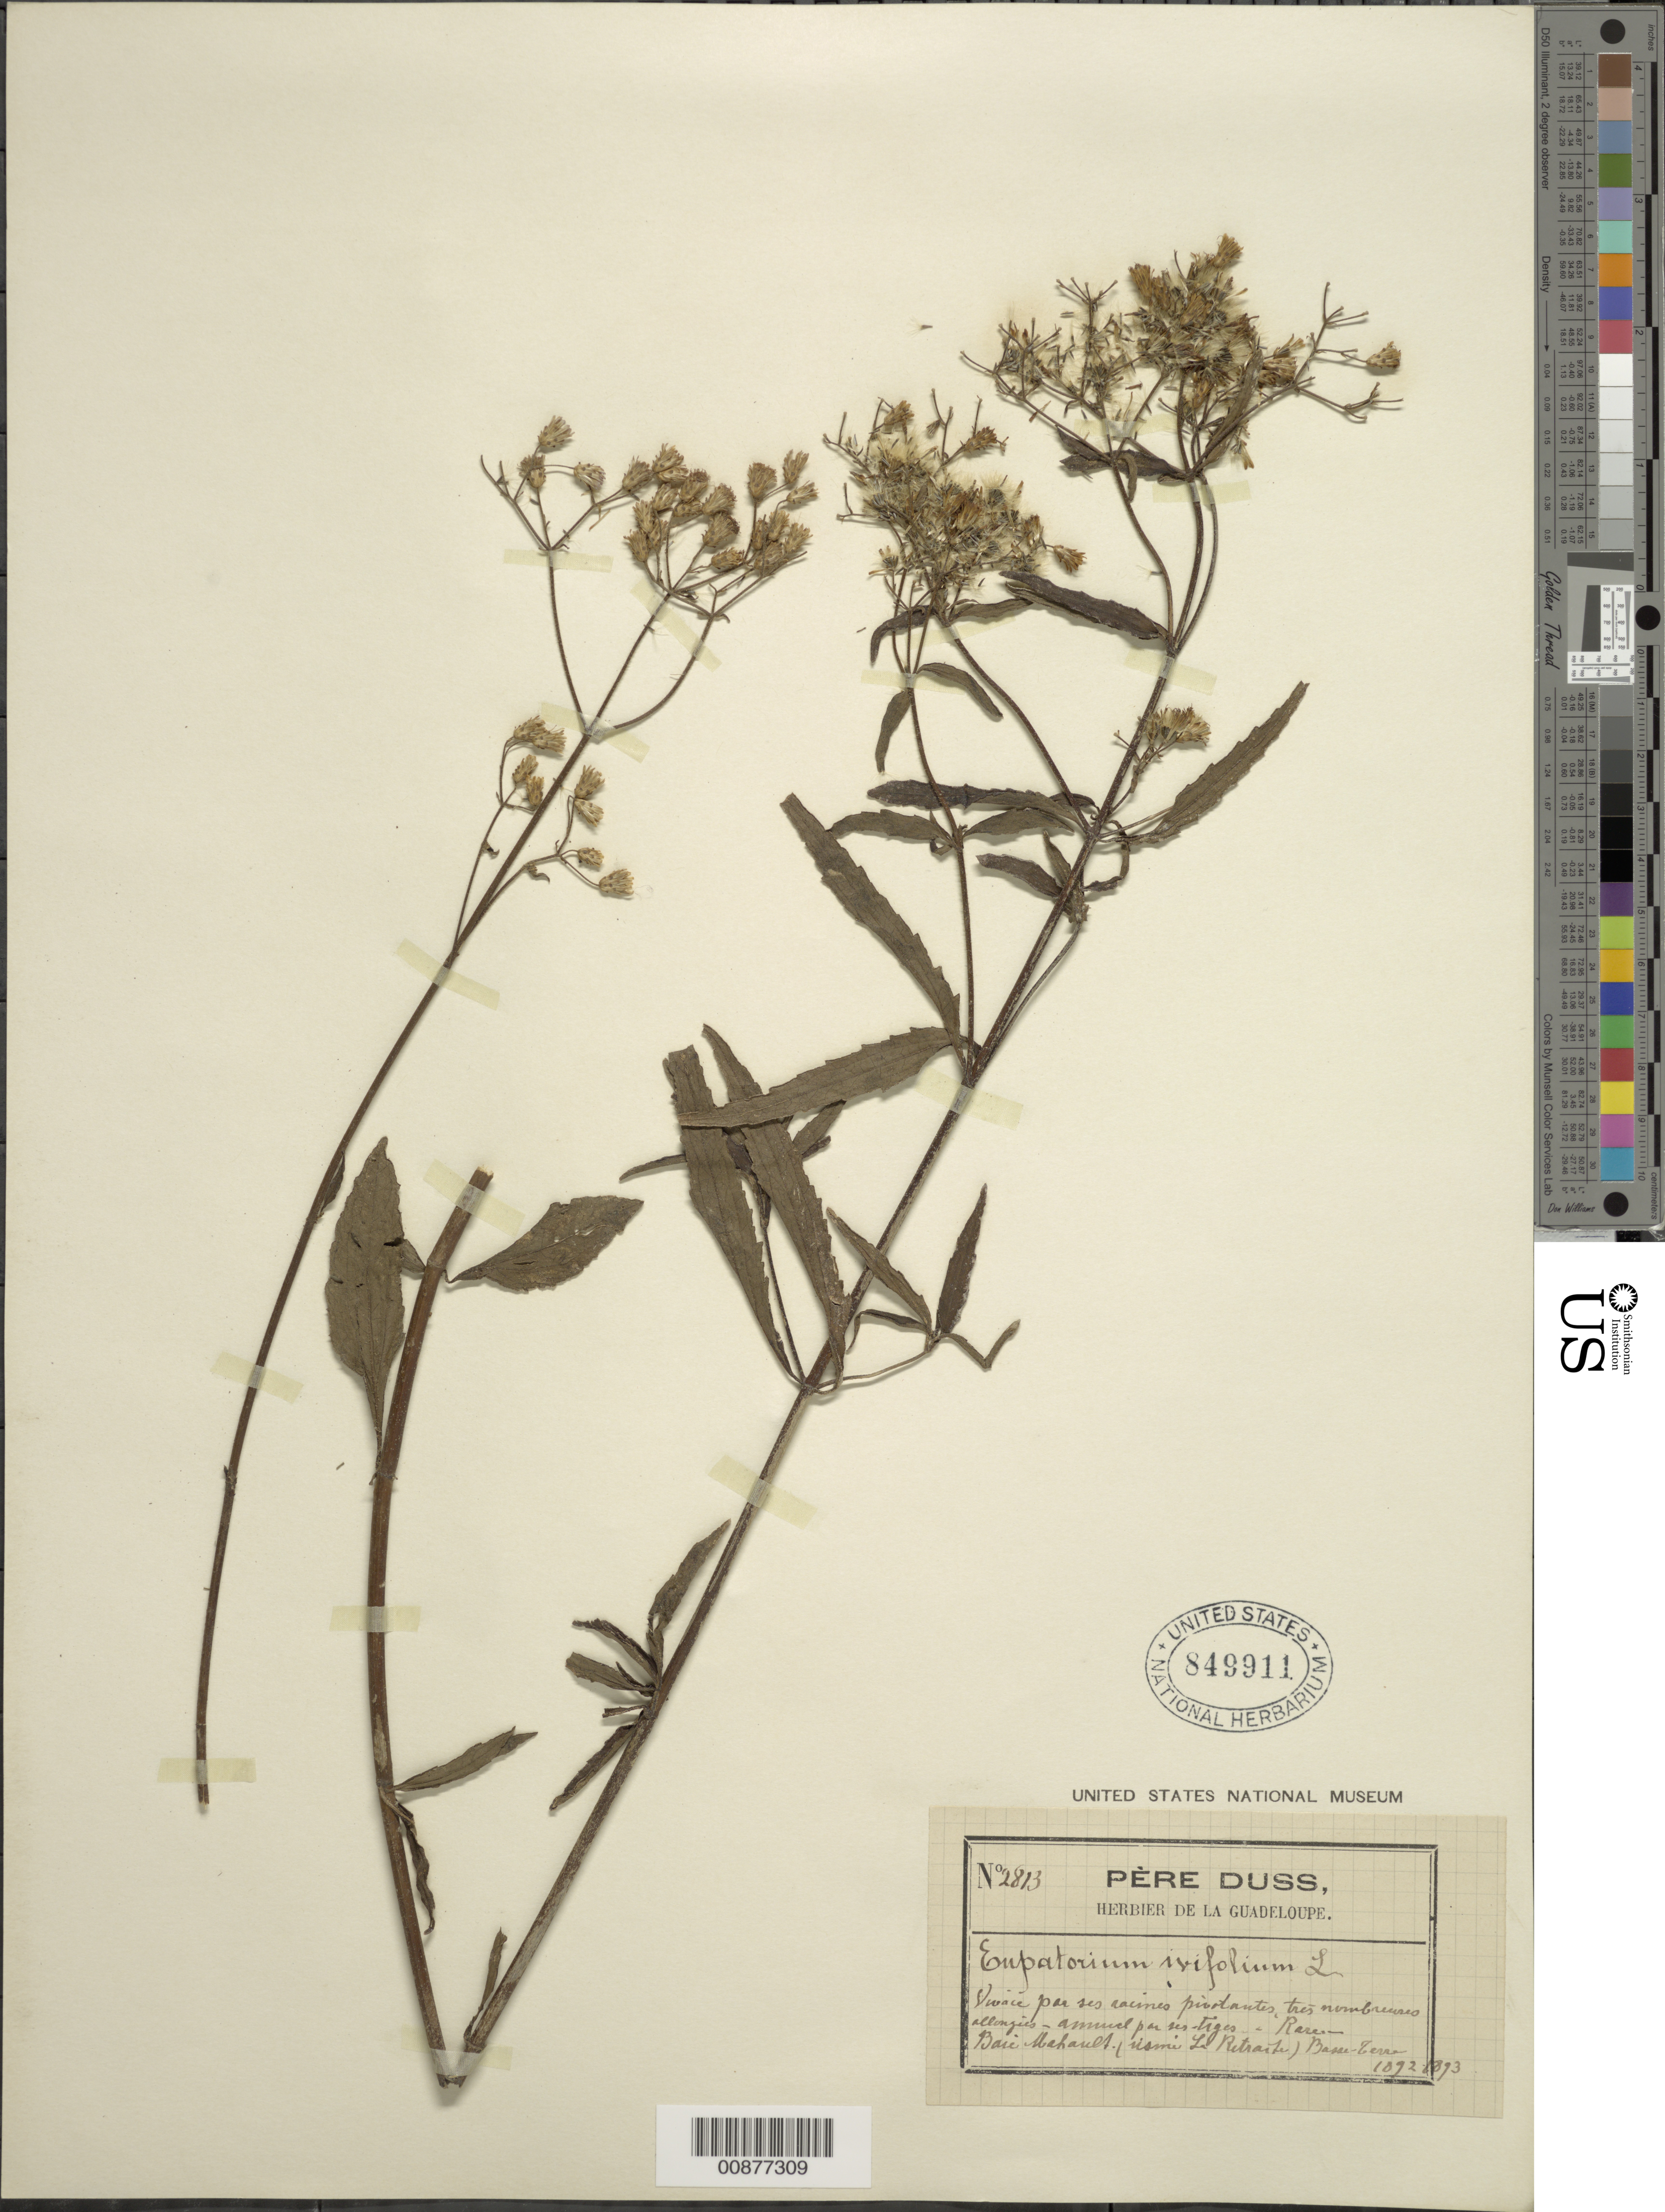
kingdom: Plantae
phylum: Tracheophyta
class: Magnoliopsida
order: Asterales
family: Asteraceae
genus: Chromolaena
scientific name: Chromolaena ivaefolia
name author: (L.) R.M. King & H. Rob.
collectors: Père Duss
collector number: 2813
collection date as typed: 1892 to -- --- 1893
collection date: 1892/1893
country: Guadeloupe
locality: Basè Mahault. Basse-Terre.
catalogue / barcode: US 849911